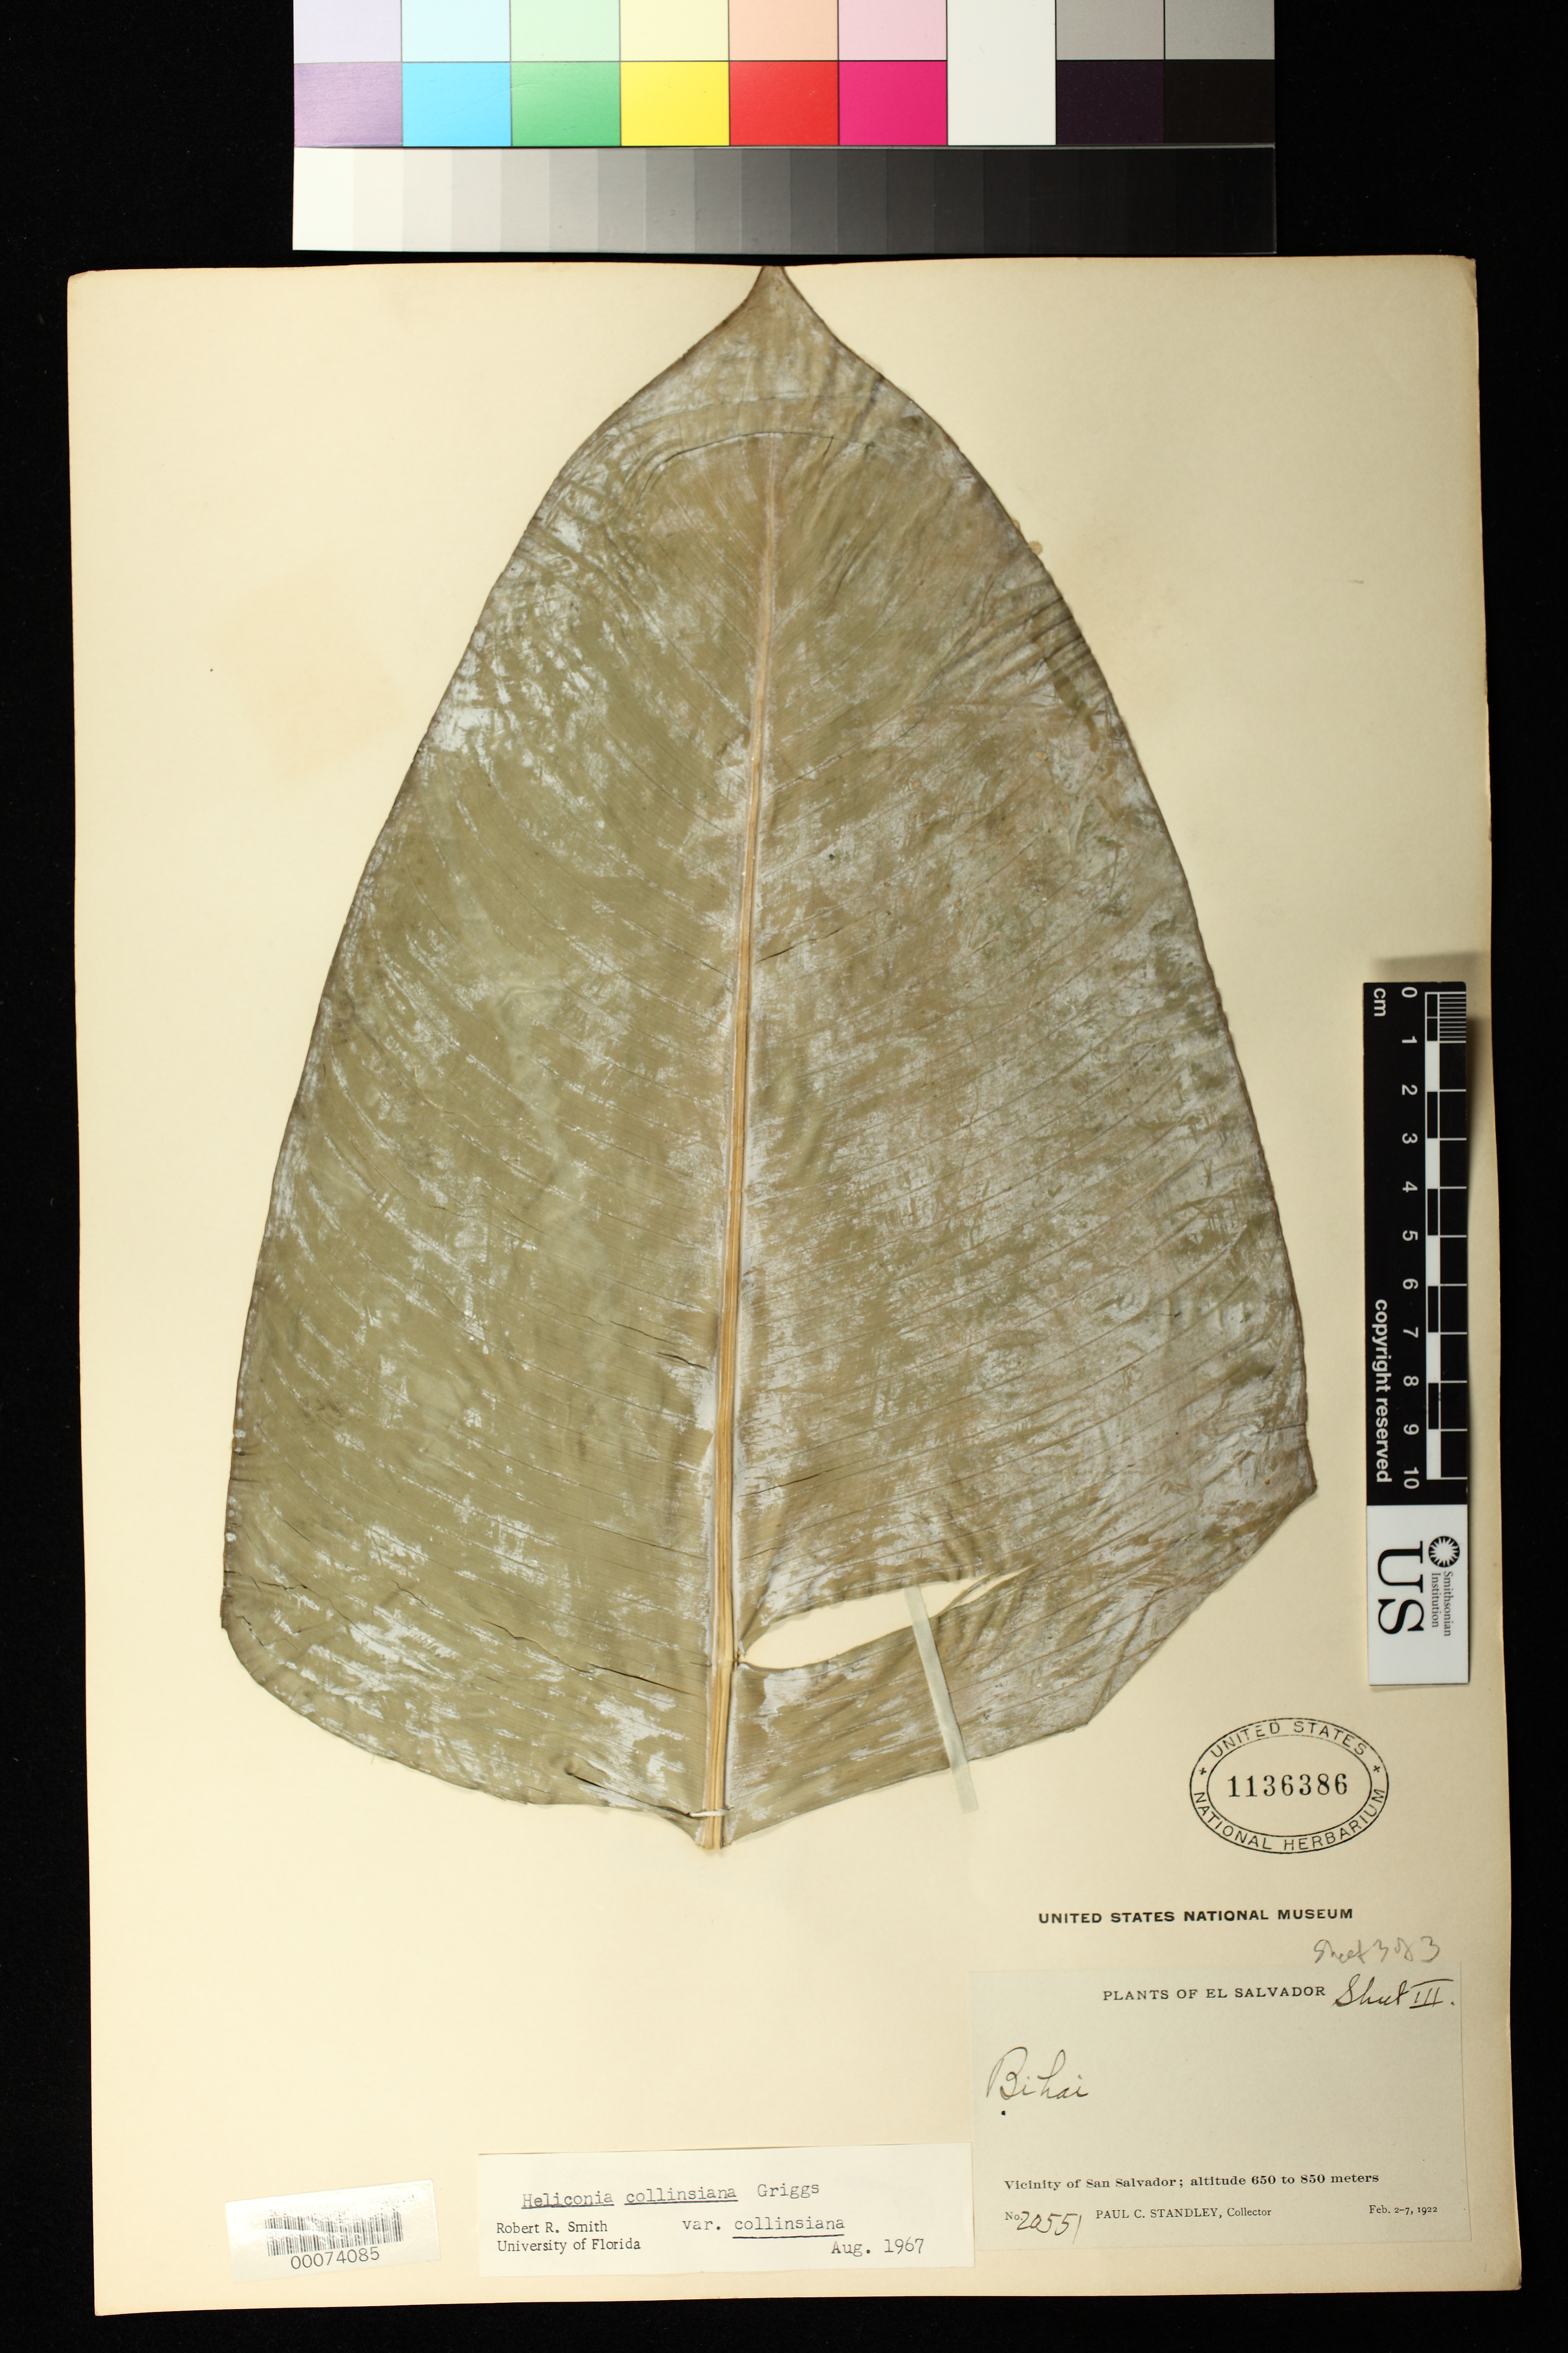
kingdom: Plantae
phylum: Tracheophyta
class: Liliopsida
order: Zingiberales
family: Heliconiaceae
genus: Heliconia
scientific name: Heliconia collinsiana var. collinsiana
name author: R.F. Griggs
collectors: P. C. Standley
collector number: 20551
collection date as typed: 02 Feb 1922 to 07 Feb 1922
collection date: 1922-02-02/1922-02-07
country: El Salvador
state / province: San Salvador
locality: Vicinity of San Salvador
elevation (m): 650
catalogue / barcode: US 1136386